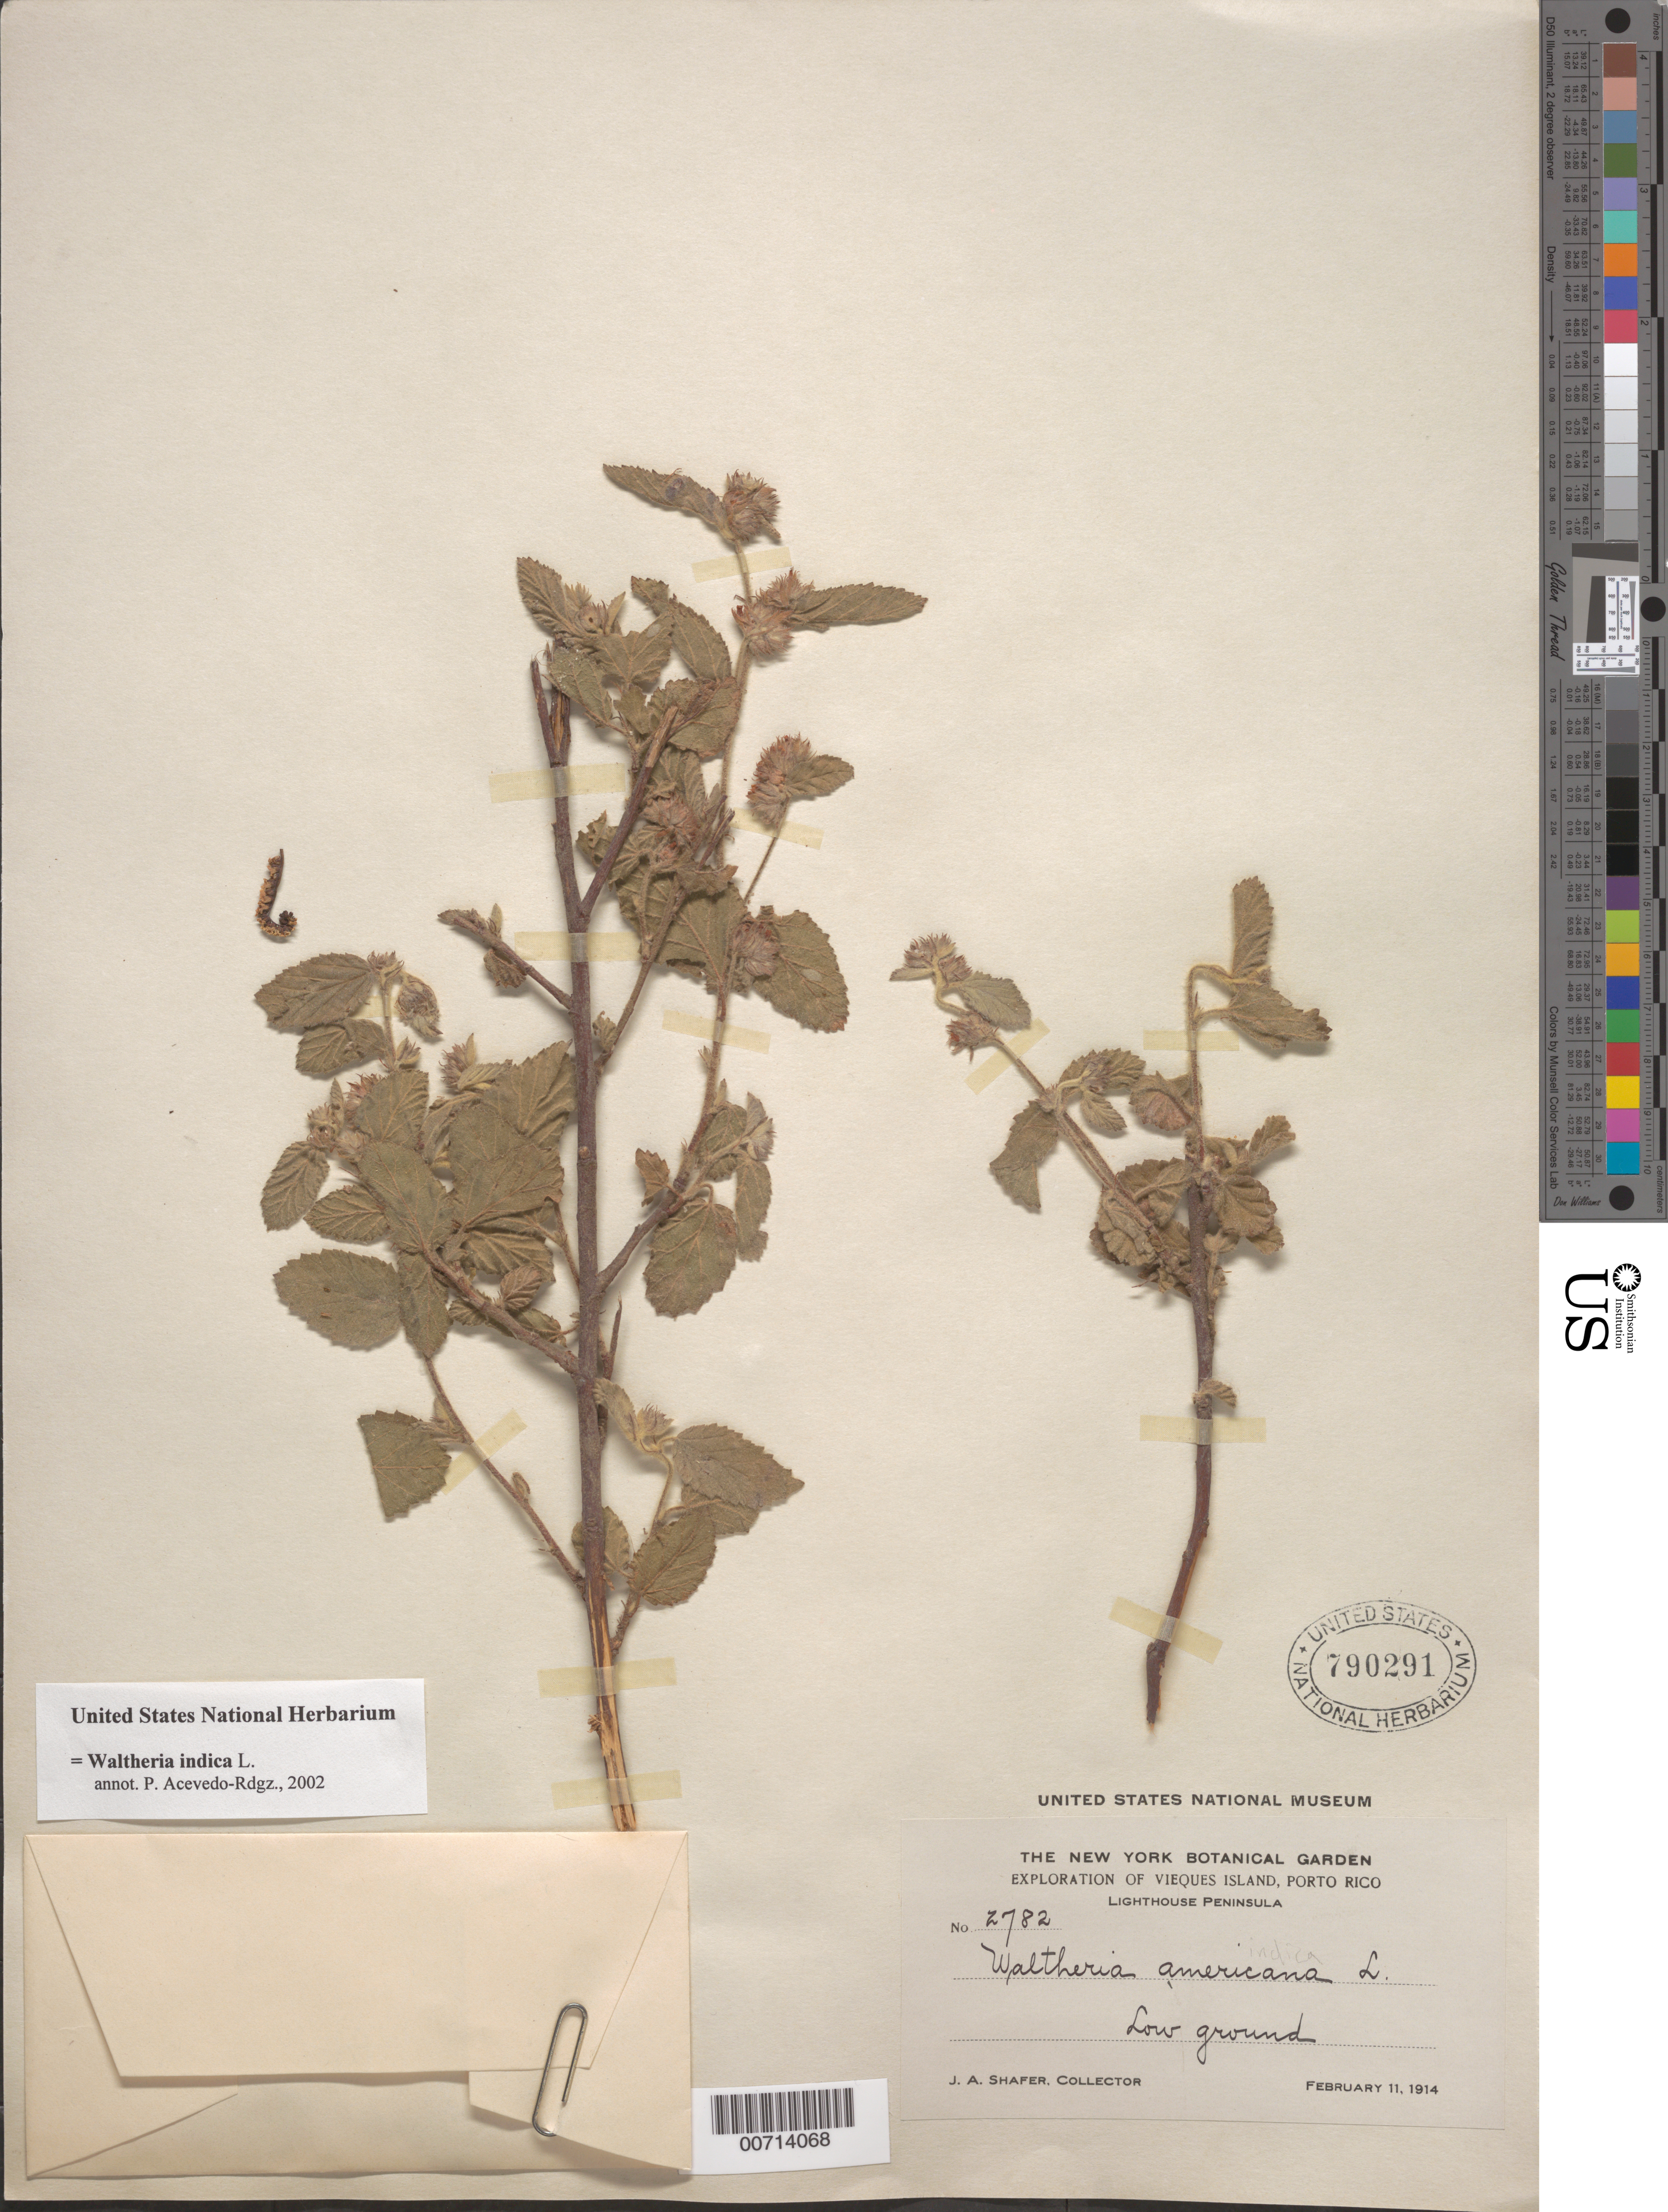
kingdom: Plantae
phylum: Tracheophyta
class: Magnoliopsida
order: Malvales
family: Malvaceae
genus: Waltheria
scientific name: Waltheria indica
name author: L.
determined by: Acevedo-Rodríguez, P., (BOT), Smithsonian Institution - National Museum of Natural History (UNITED STATES)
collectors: J. A. Shafer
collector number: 2782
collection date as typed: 11 Feb 1914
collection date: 1914-02-11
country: Puerto Rico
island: Vieques I.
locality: Lighthouse Peninsula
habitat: Low ground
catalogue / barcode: US 790291